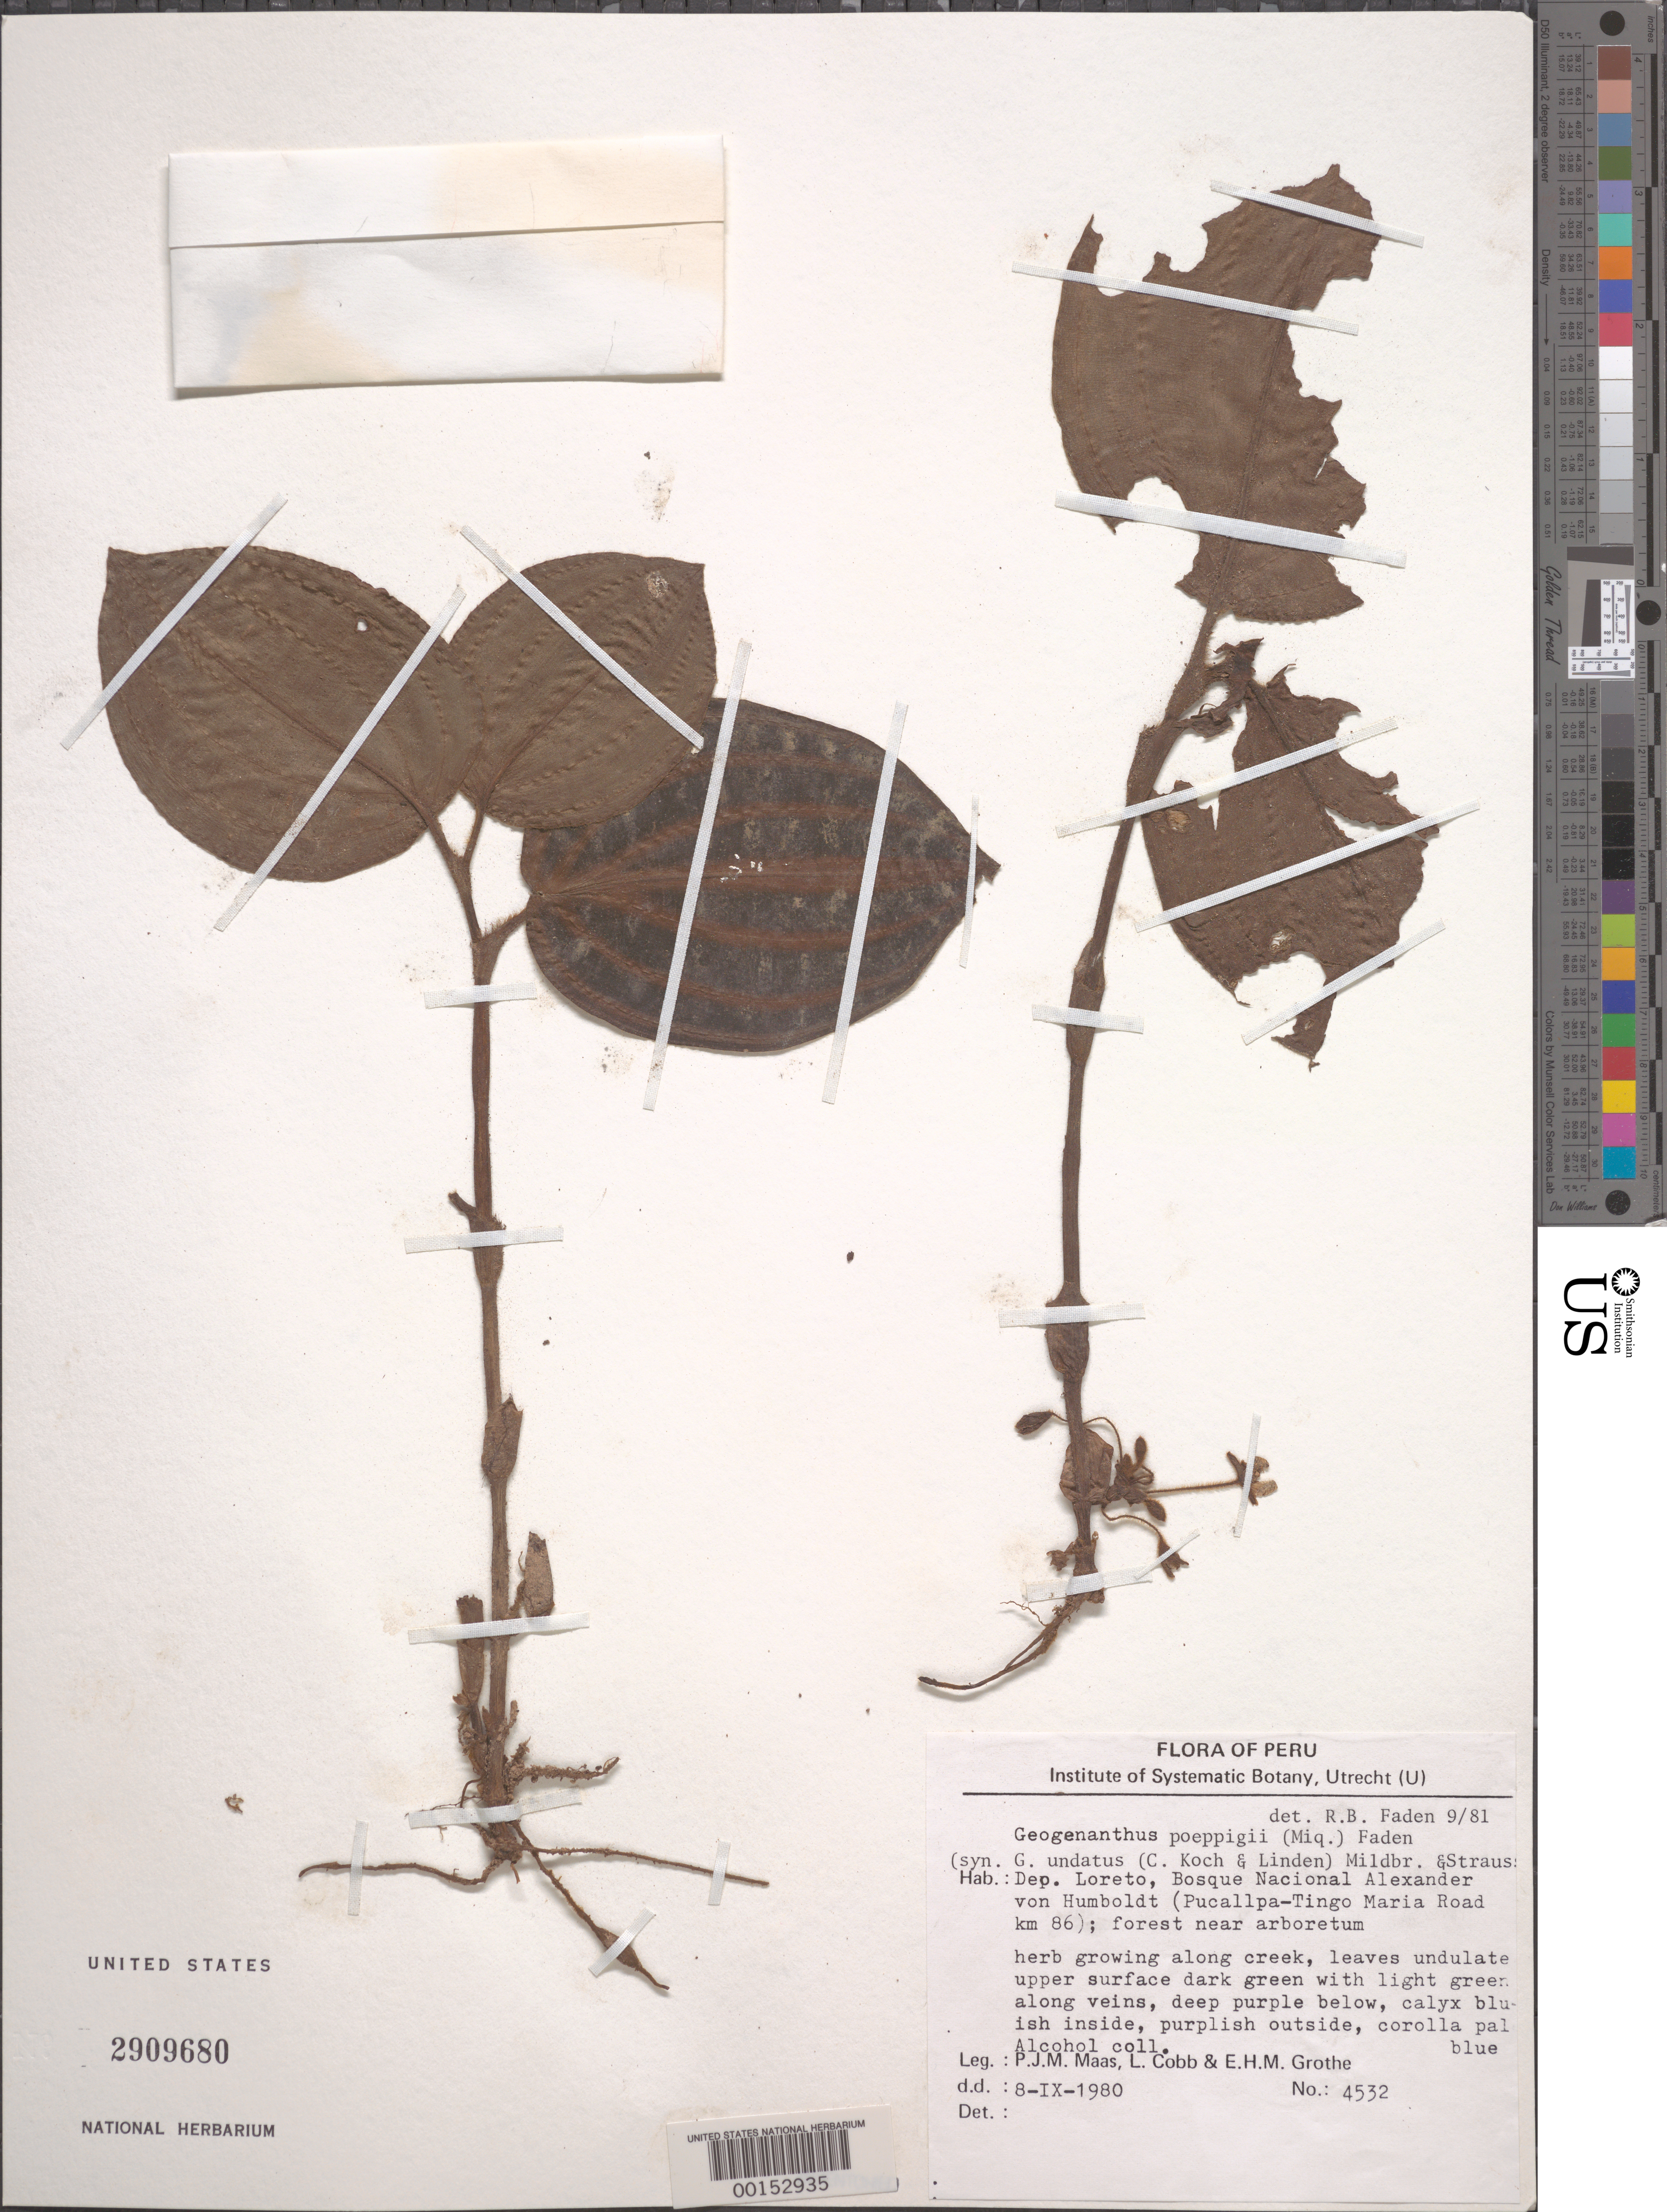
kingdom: Plantae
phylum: Tracheophyta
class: Liliopsida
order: Commelinales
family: Commelinaceae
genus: Geogenanthus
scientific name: Geogenanthus poeppigii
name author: (Miq.) Faden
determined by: Faden, Robert B., (US), Smithsonian Institution - National Museum of Natural History (UNITED STATES)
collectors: P. Maas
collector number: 4532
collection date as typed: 08 Sep 1980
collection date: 1980-09-08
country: Peru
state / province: Loreto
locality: Bosque nacional alexander von humboldt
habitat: Creek bank in forest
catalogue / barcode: US 2909680